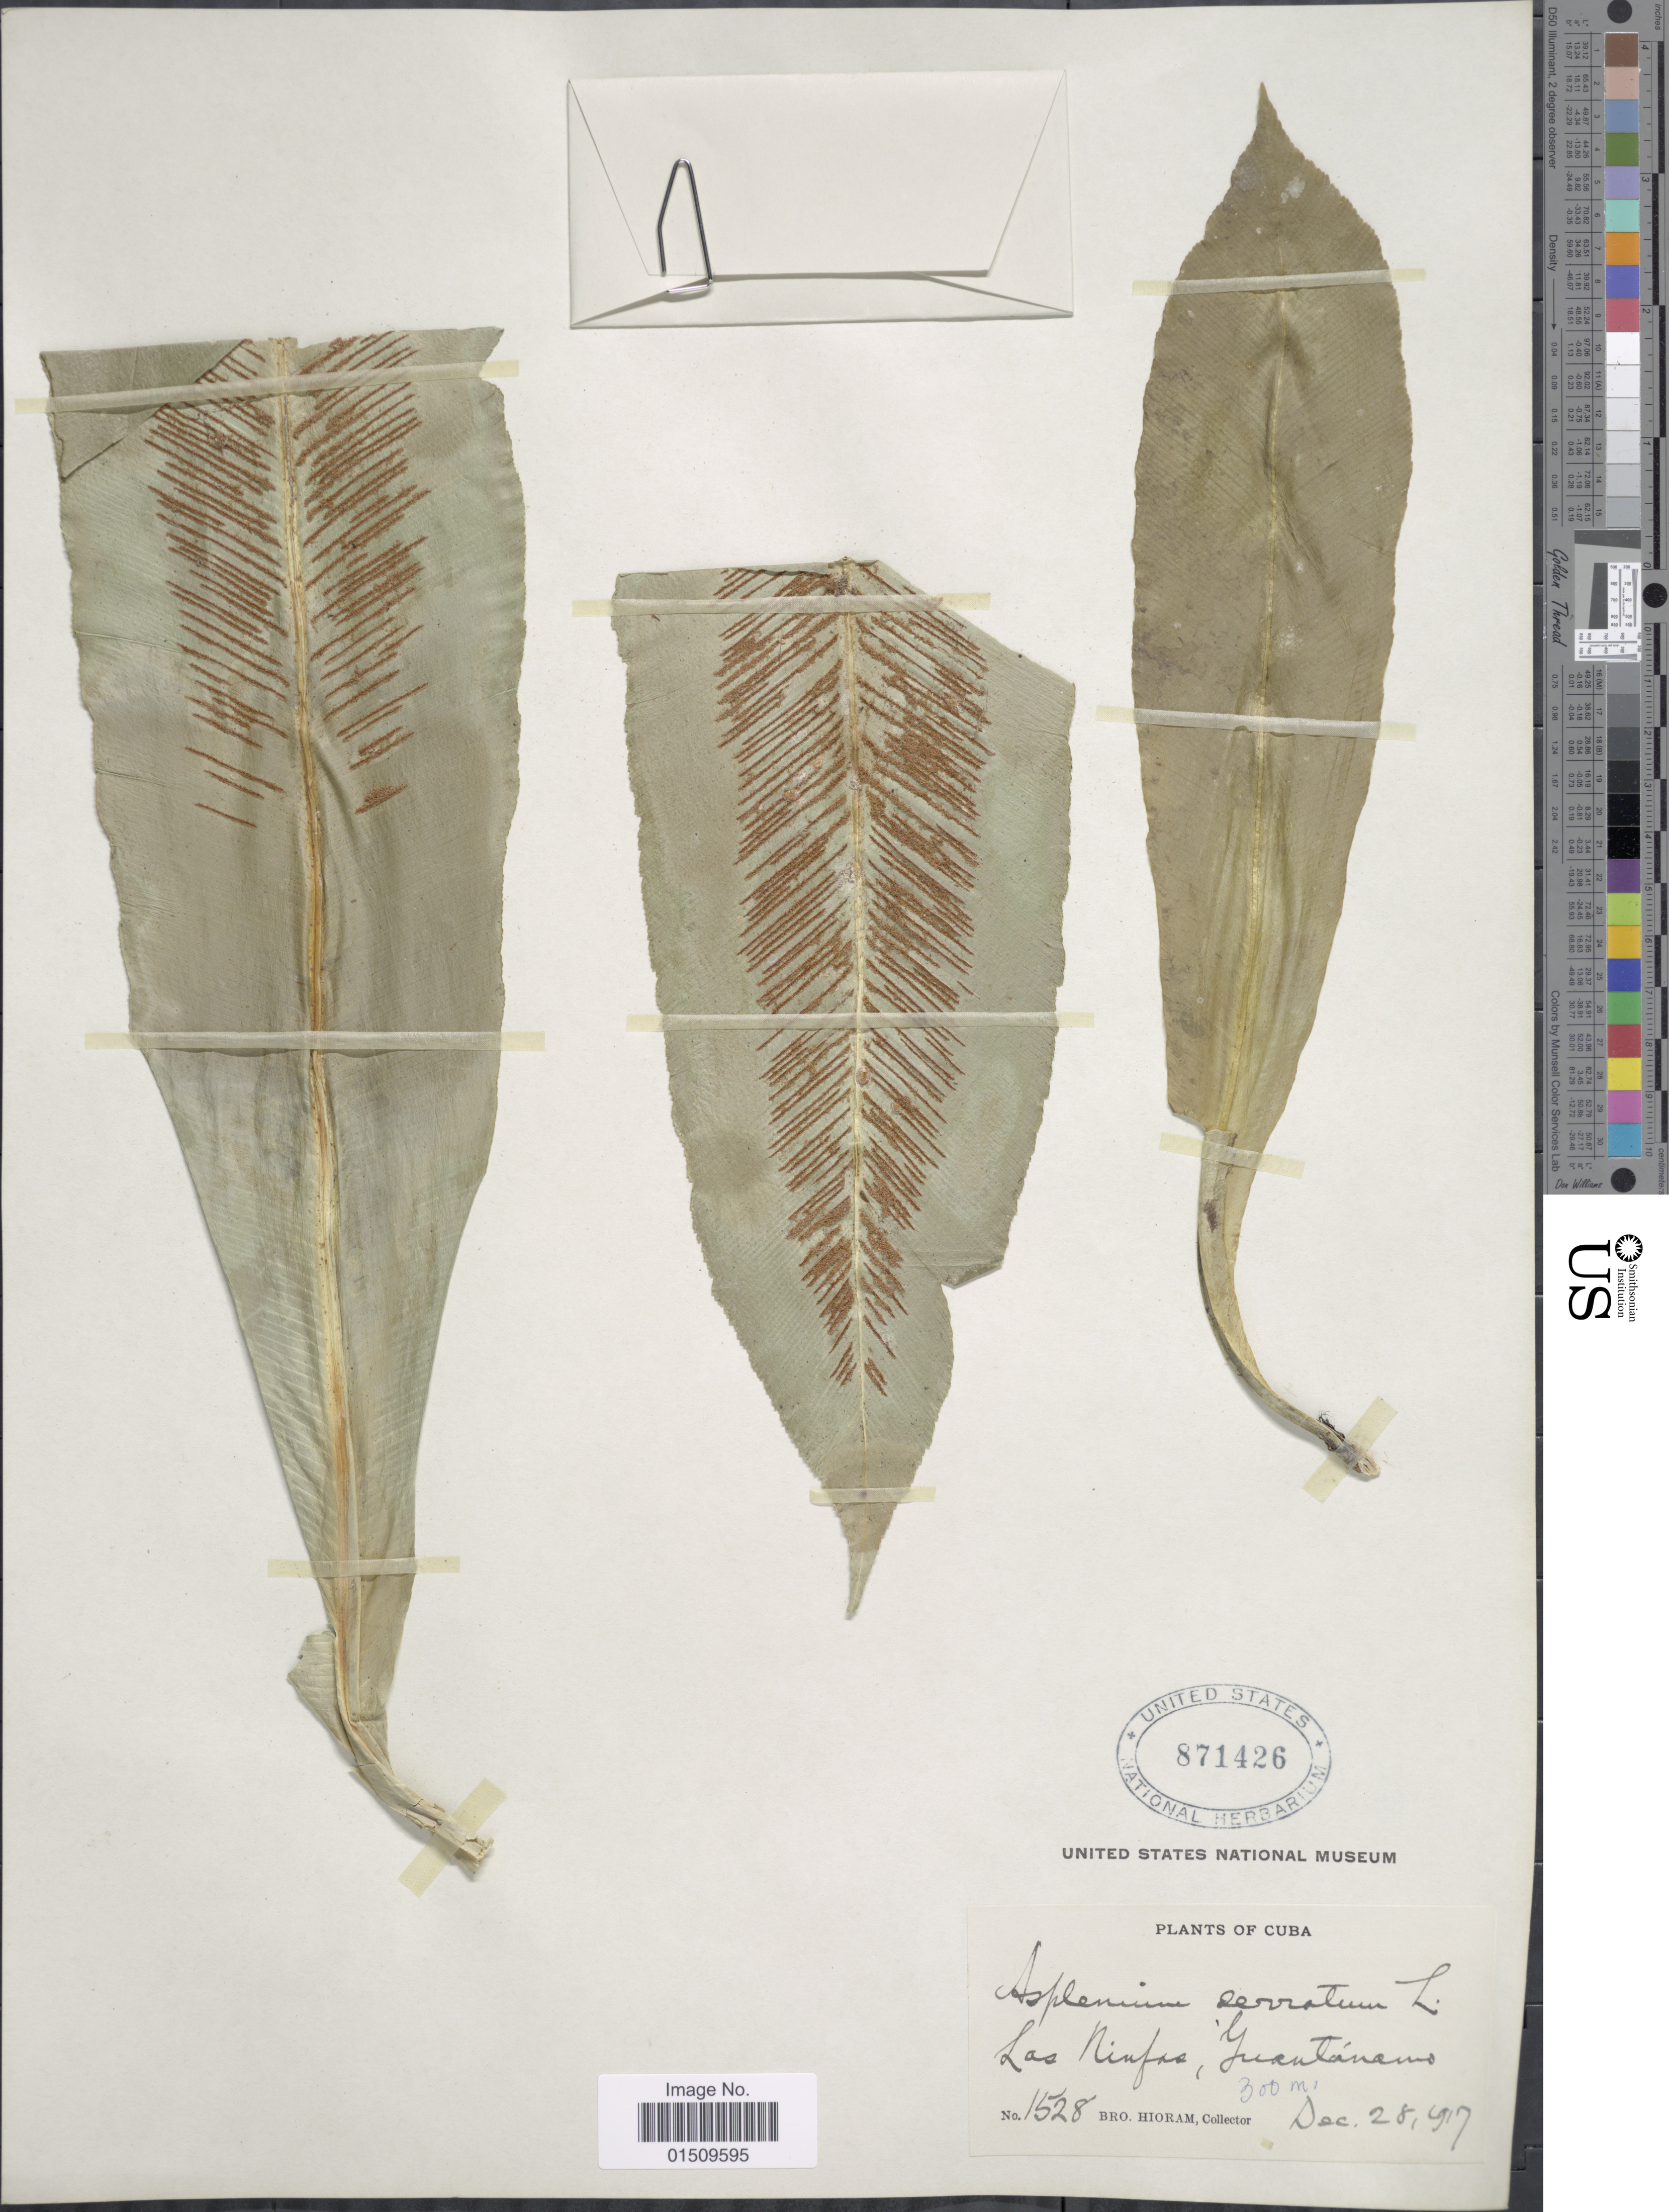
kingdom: Plantae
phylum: Tracheophyta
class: Polypodiopsida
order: Polypodiales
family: Aspleniaceae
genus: Asplenium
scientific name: Asplenium serratum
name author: L.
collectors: Bro. Hioram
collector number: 1528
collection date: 1917-12-18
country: Cuba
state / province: Guantánamo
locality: Cuba, Las Ninfas.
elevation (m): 300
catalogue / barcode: US 871426